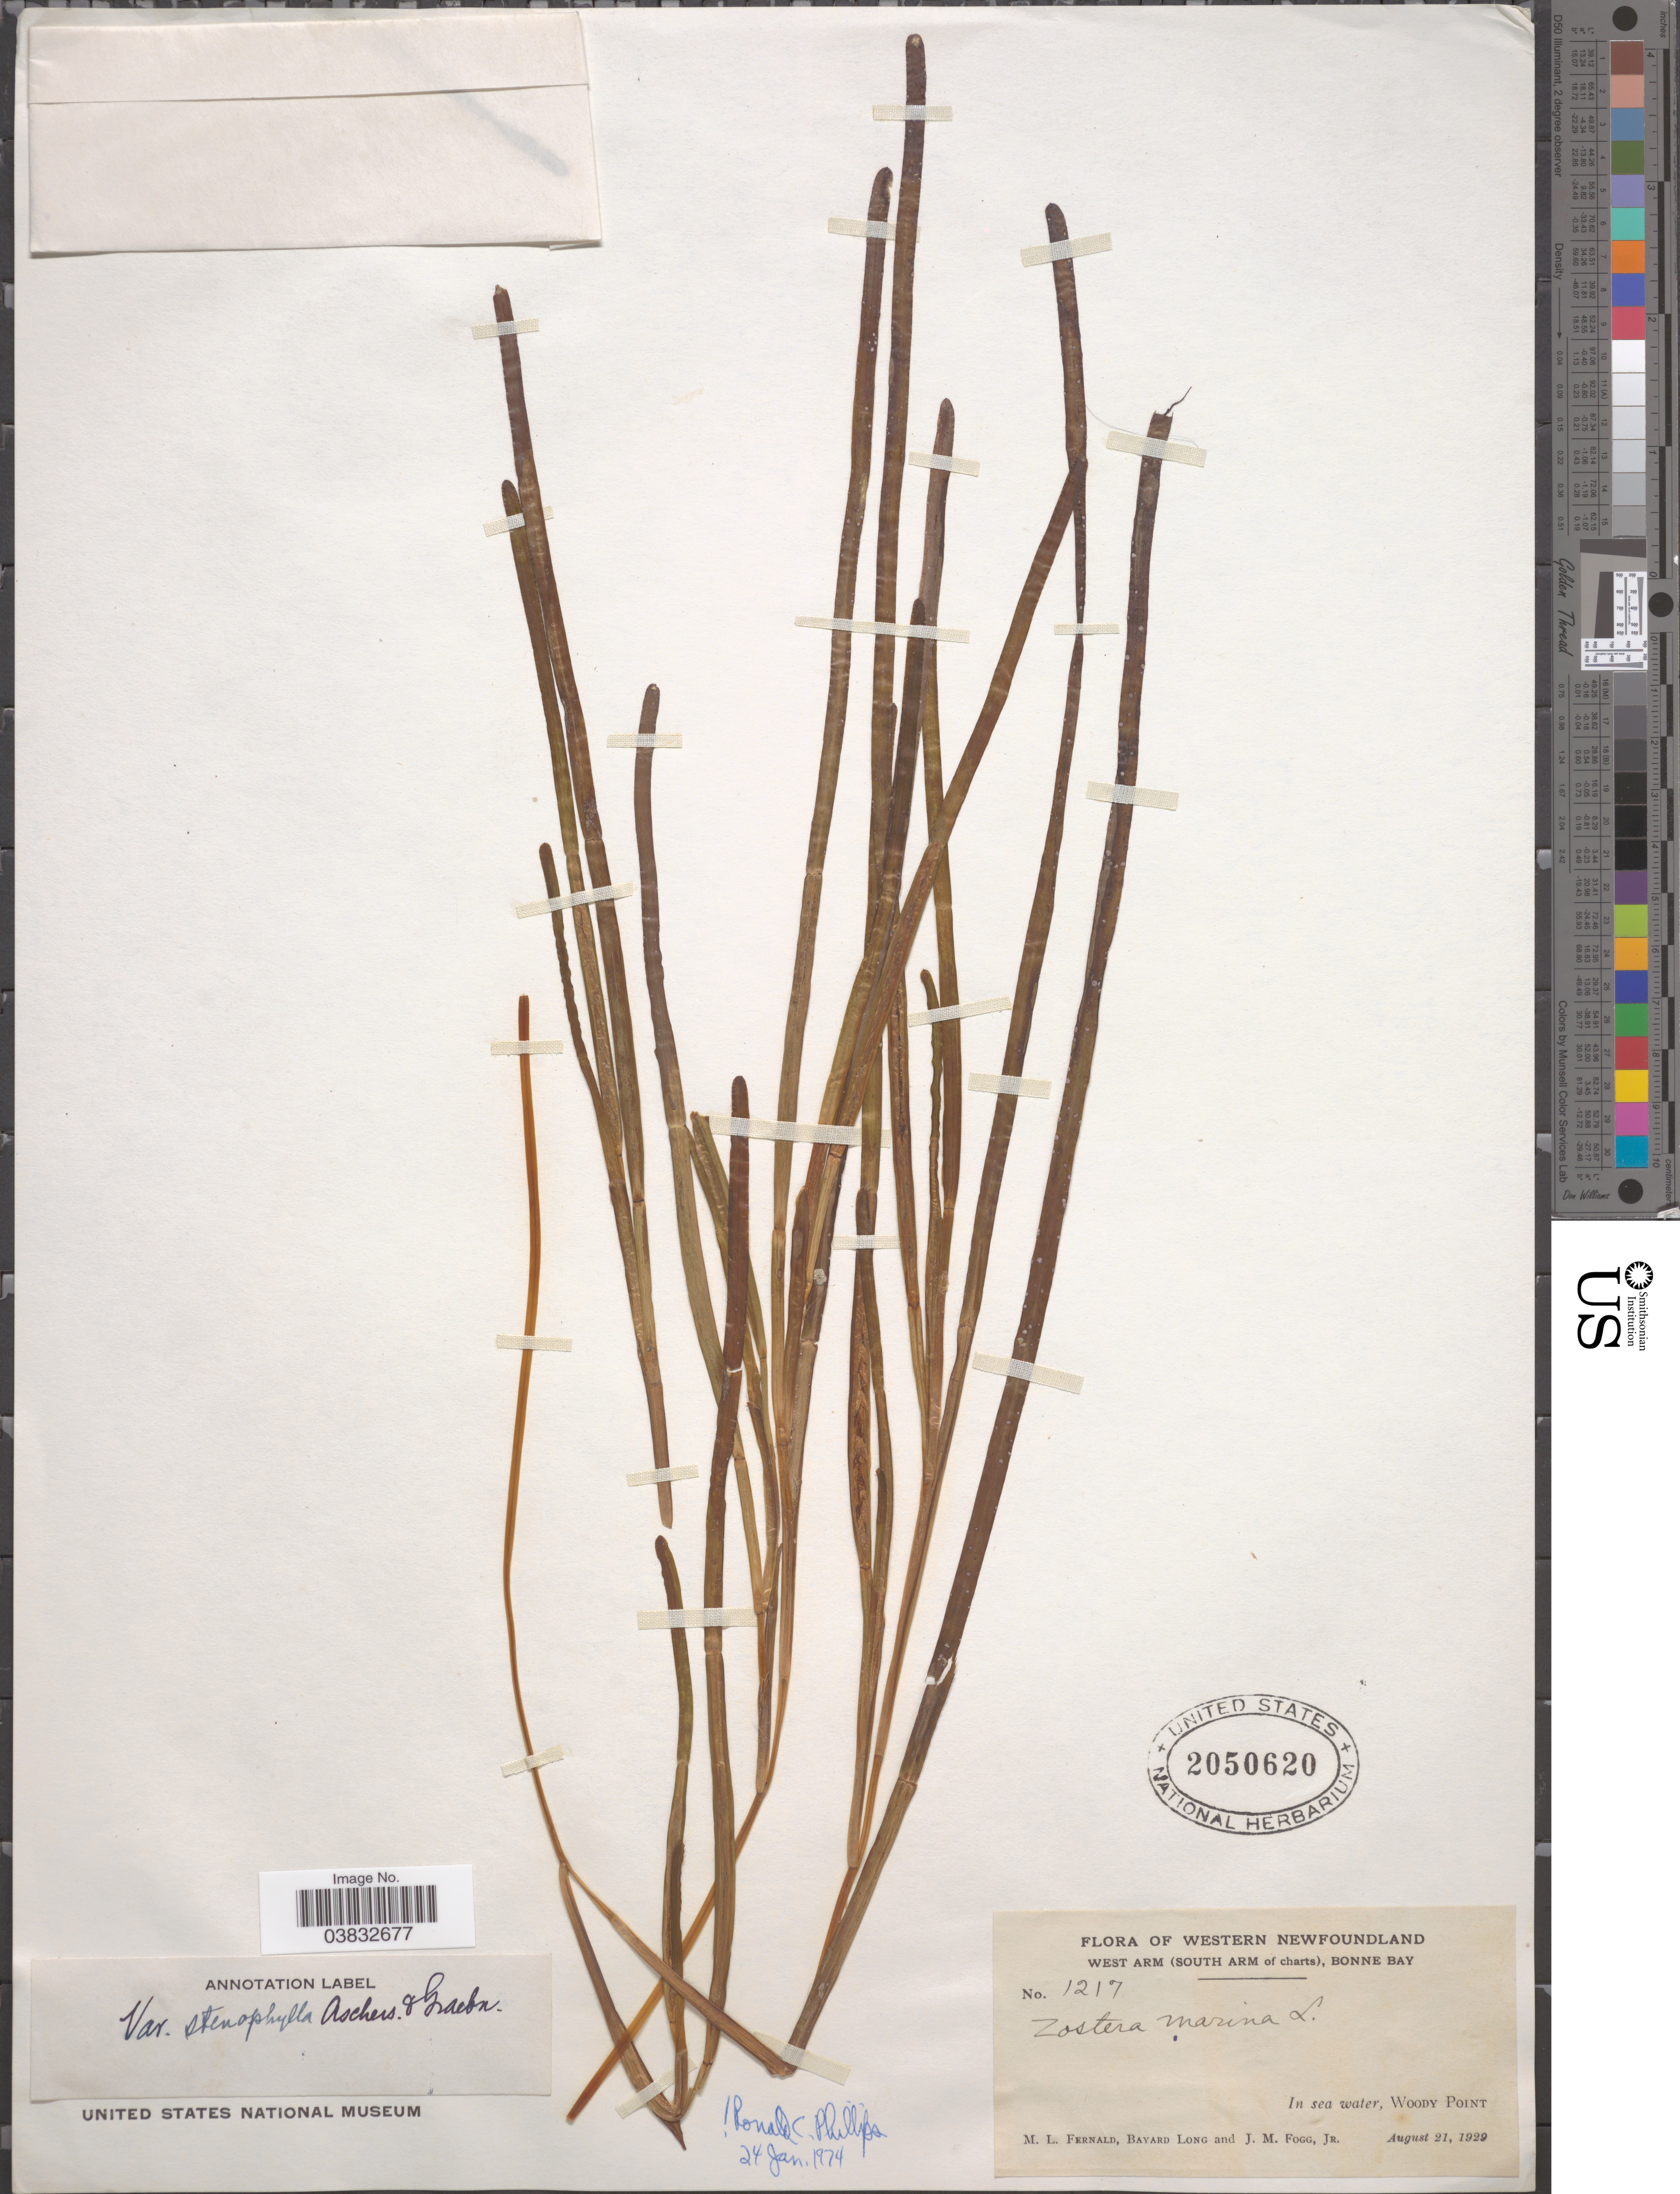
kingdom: Plantae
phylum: Tracheophyta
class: Liliopsida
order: Alismatales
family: Zosteraceae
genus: Zostera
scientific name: Zostera marina var. stenophylla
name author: (Raf.) Asch. & Graebn.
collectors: M. L. Fernald, B. Long & J. Fogg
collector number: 1217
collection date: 1929-08-21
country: Canada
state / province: Newfoundland and Labrador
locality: Western Newfoundland. West Arm (South Arm of charts), Bonne Bay. In sea water, Woody Point.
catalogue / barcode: US 2050620